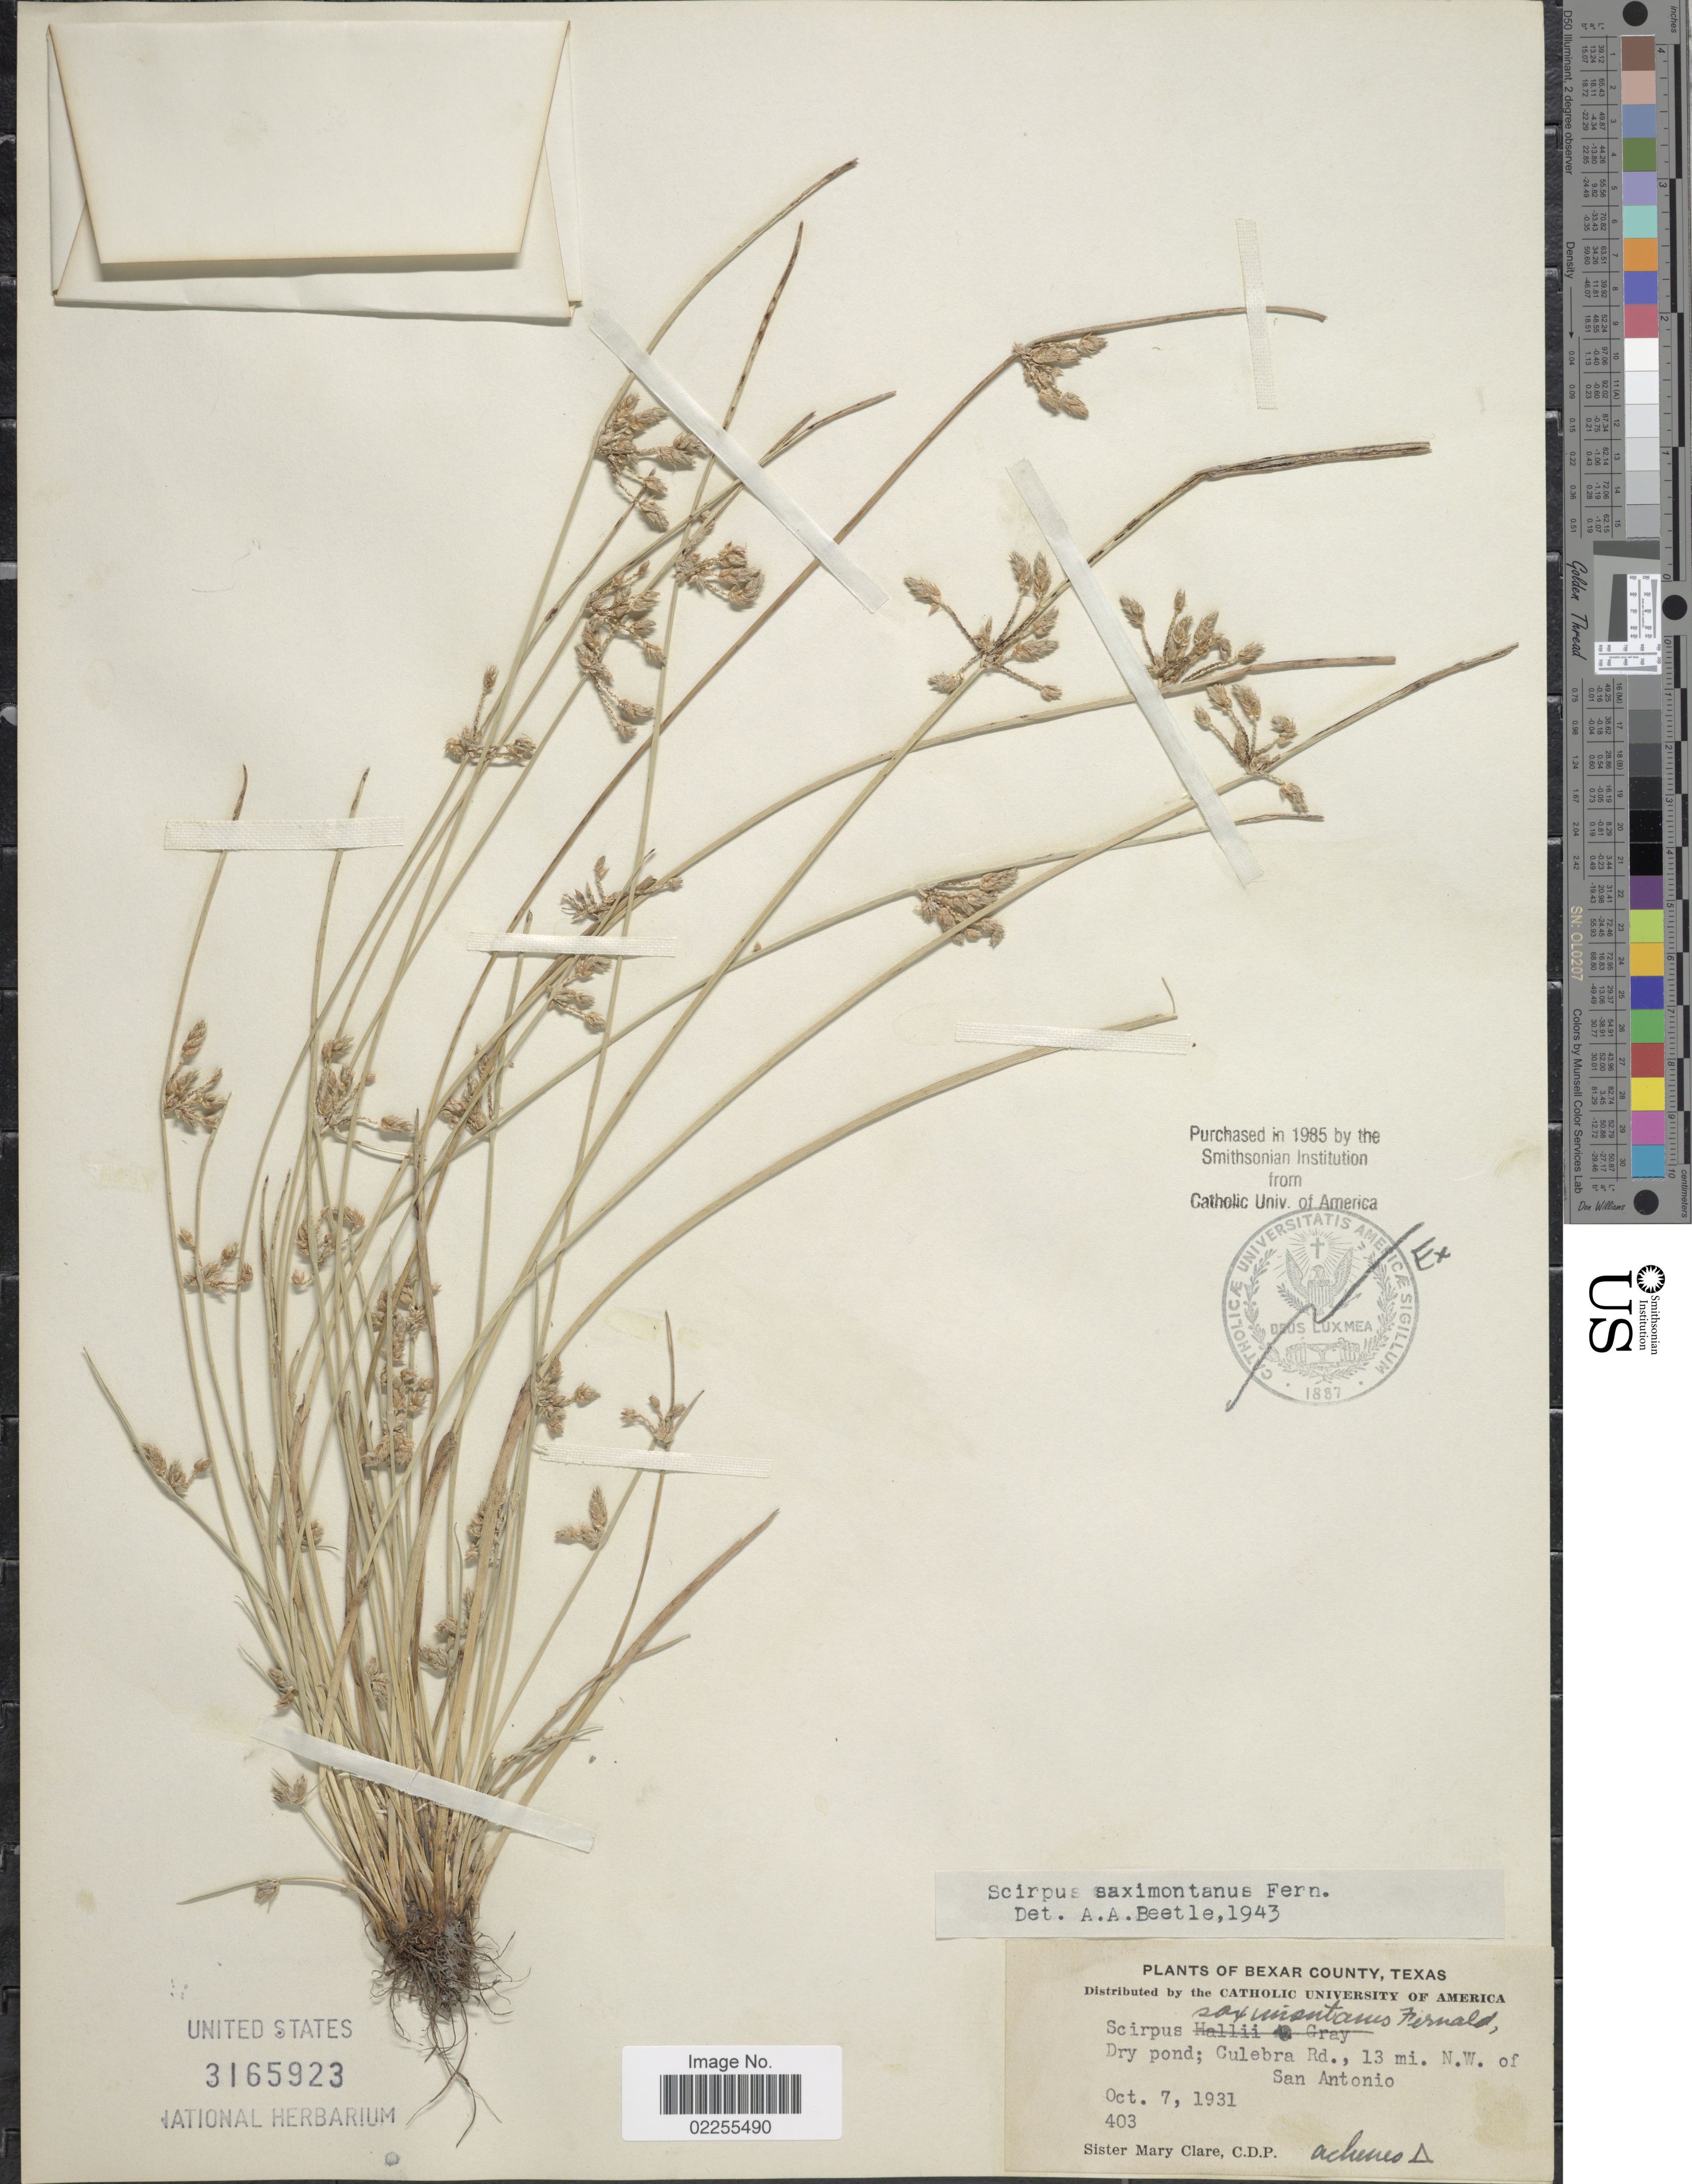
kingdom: Plantae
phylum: Tracheophyta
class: Liliopsida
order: Poales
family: Cyperaceae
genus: Schoenoplectus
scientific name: Schoenoplectus saximontanus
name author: (Fernald) J. Raynal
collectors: M. Clare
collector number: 403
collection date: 1931-10-07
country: United States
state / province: Texas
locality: Bexar County, dry pond; Culebra Rd., 13 mi. N.W. of San Antonio.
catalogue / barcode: US 3165923